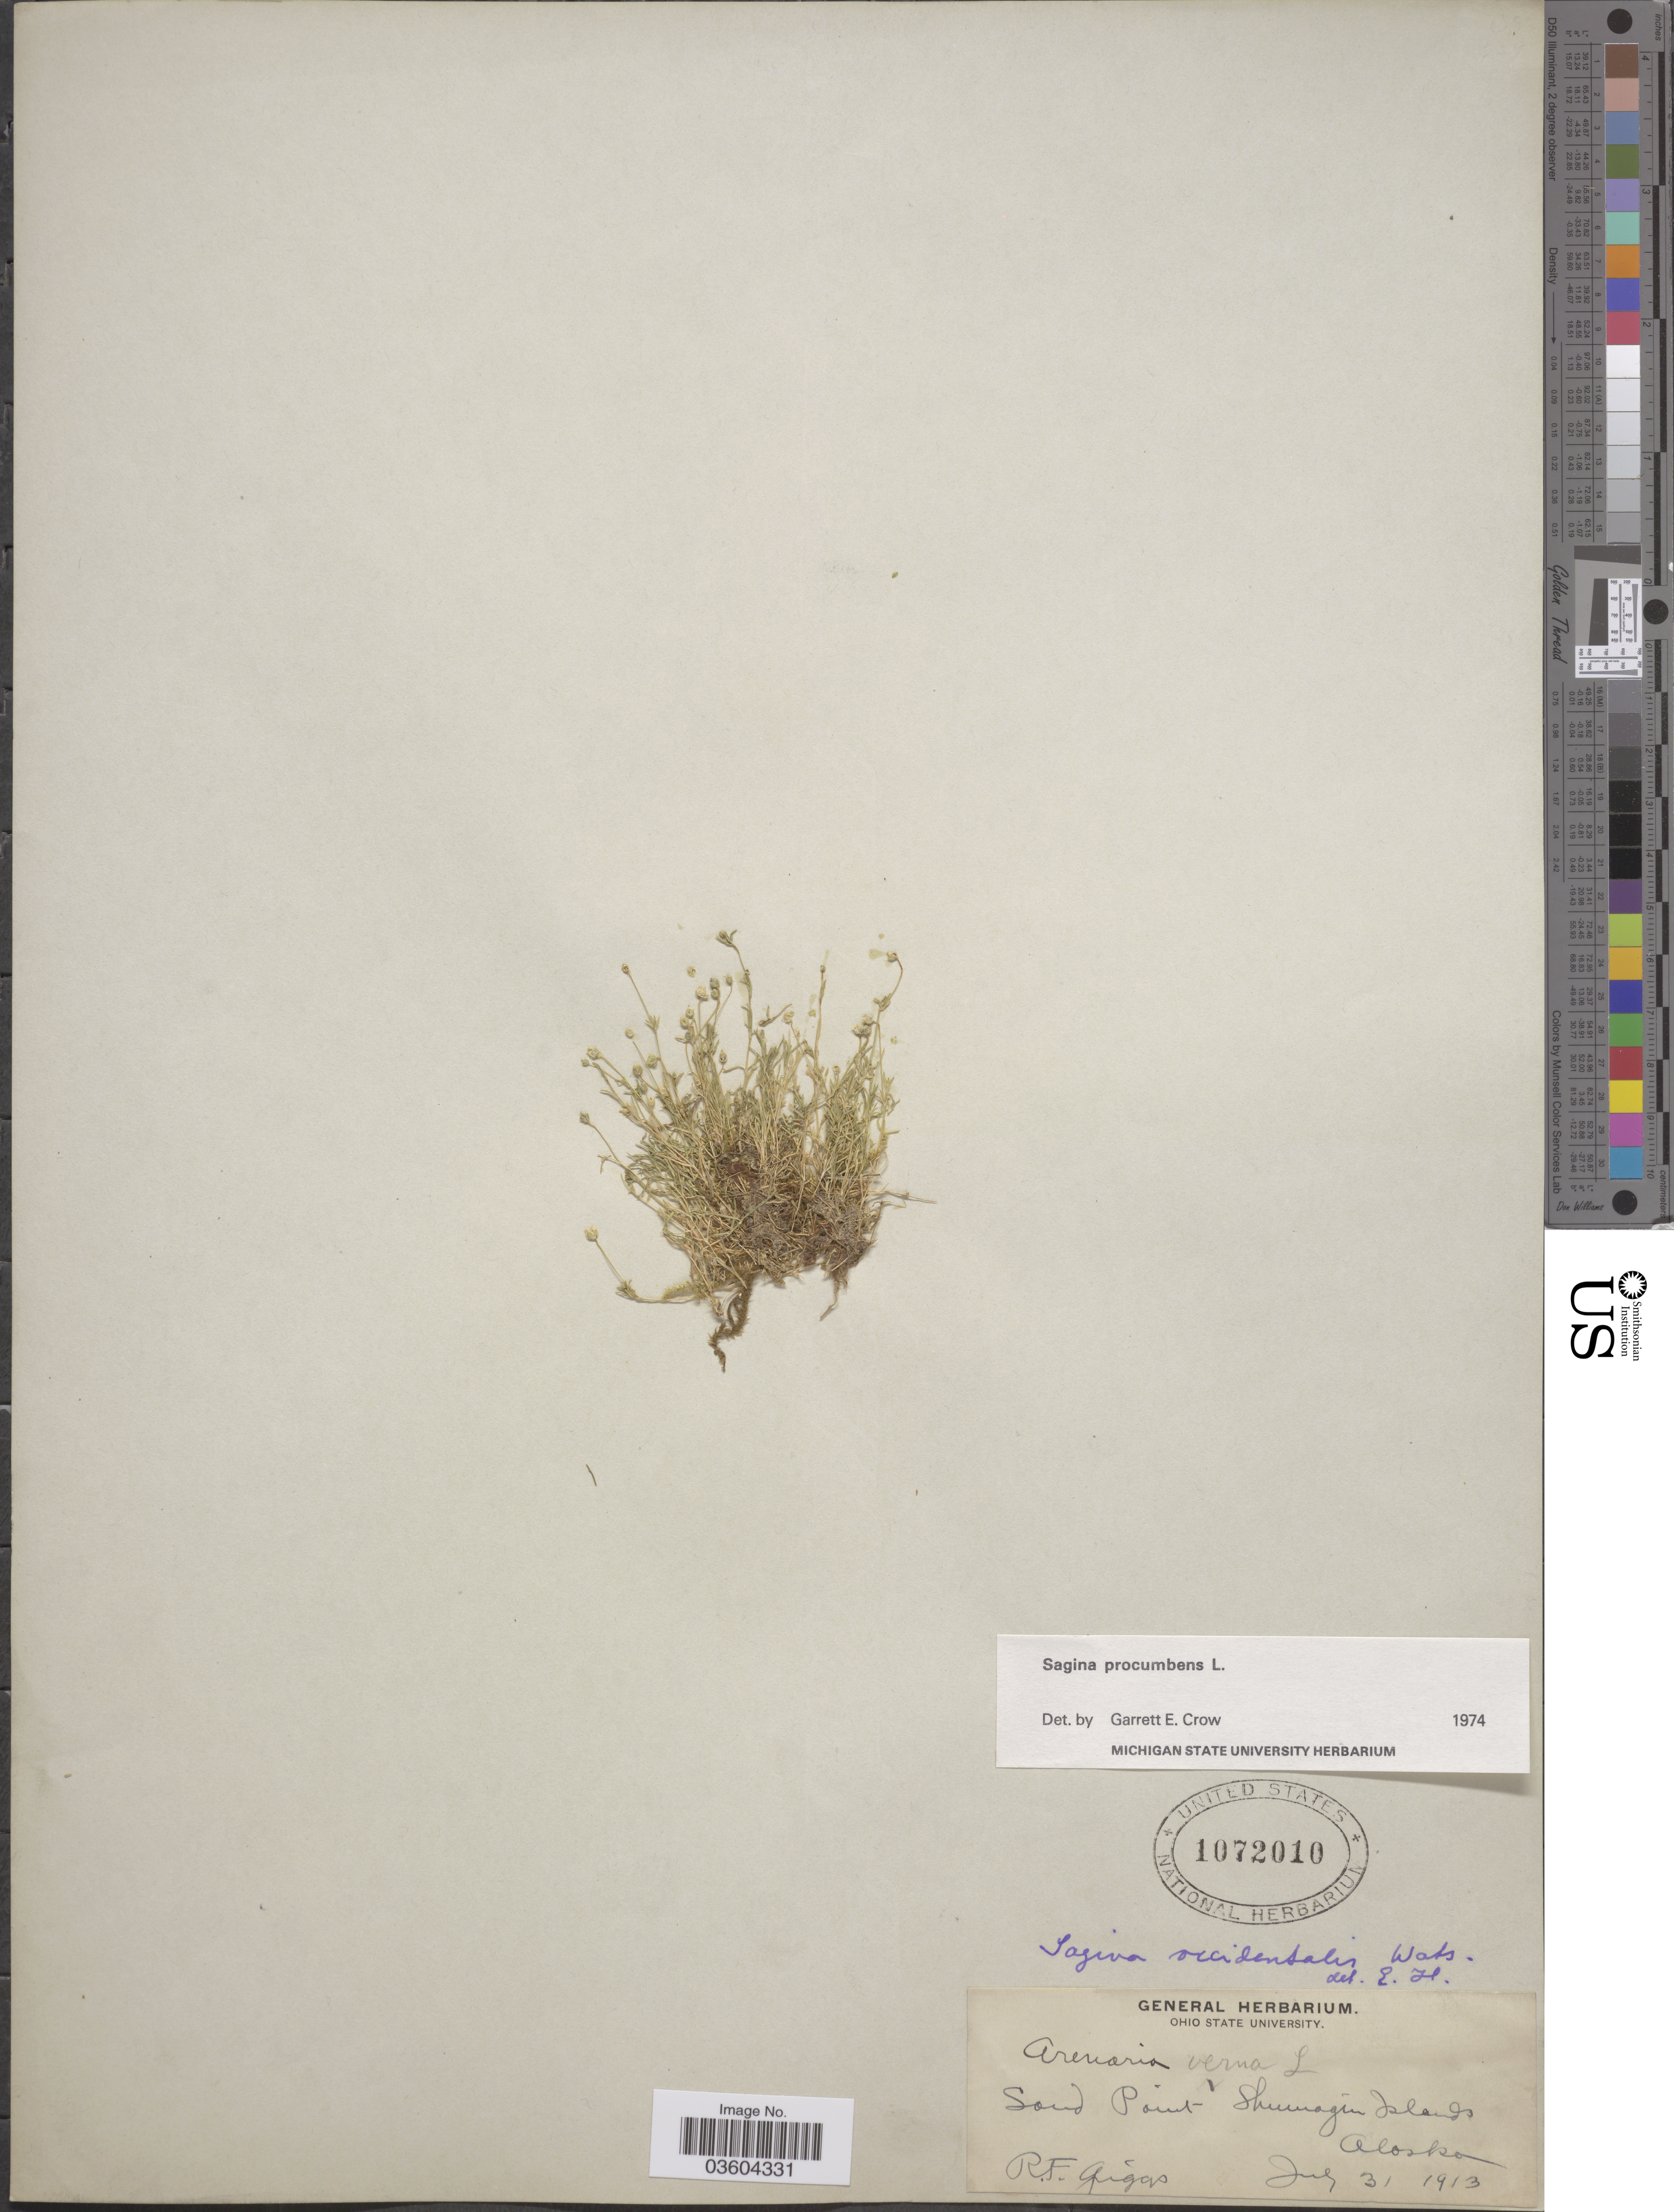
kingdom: Plantae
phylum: Tracheophyta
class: Magnoliopsida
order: Caryophyllales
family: Caryophyllaceae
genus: Sagina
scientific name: Sagina procumbens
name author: L.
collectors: R. F. Griggs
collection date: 1913-07-31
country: United States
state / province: Alaska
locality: Sand Point Shumagin Islands.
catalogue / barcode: US 1072010